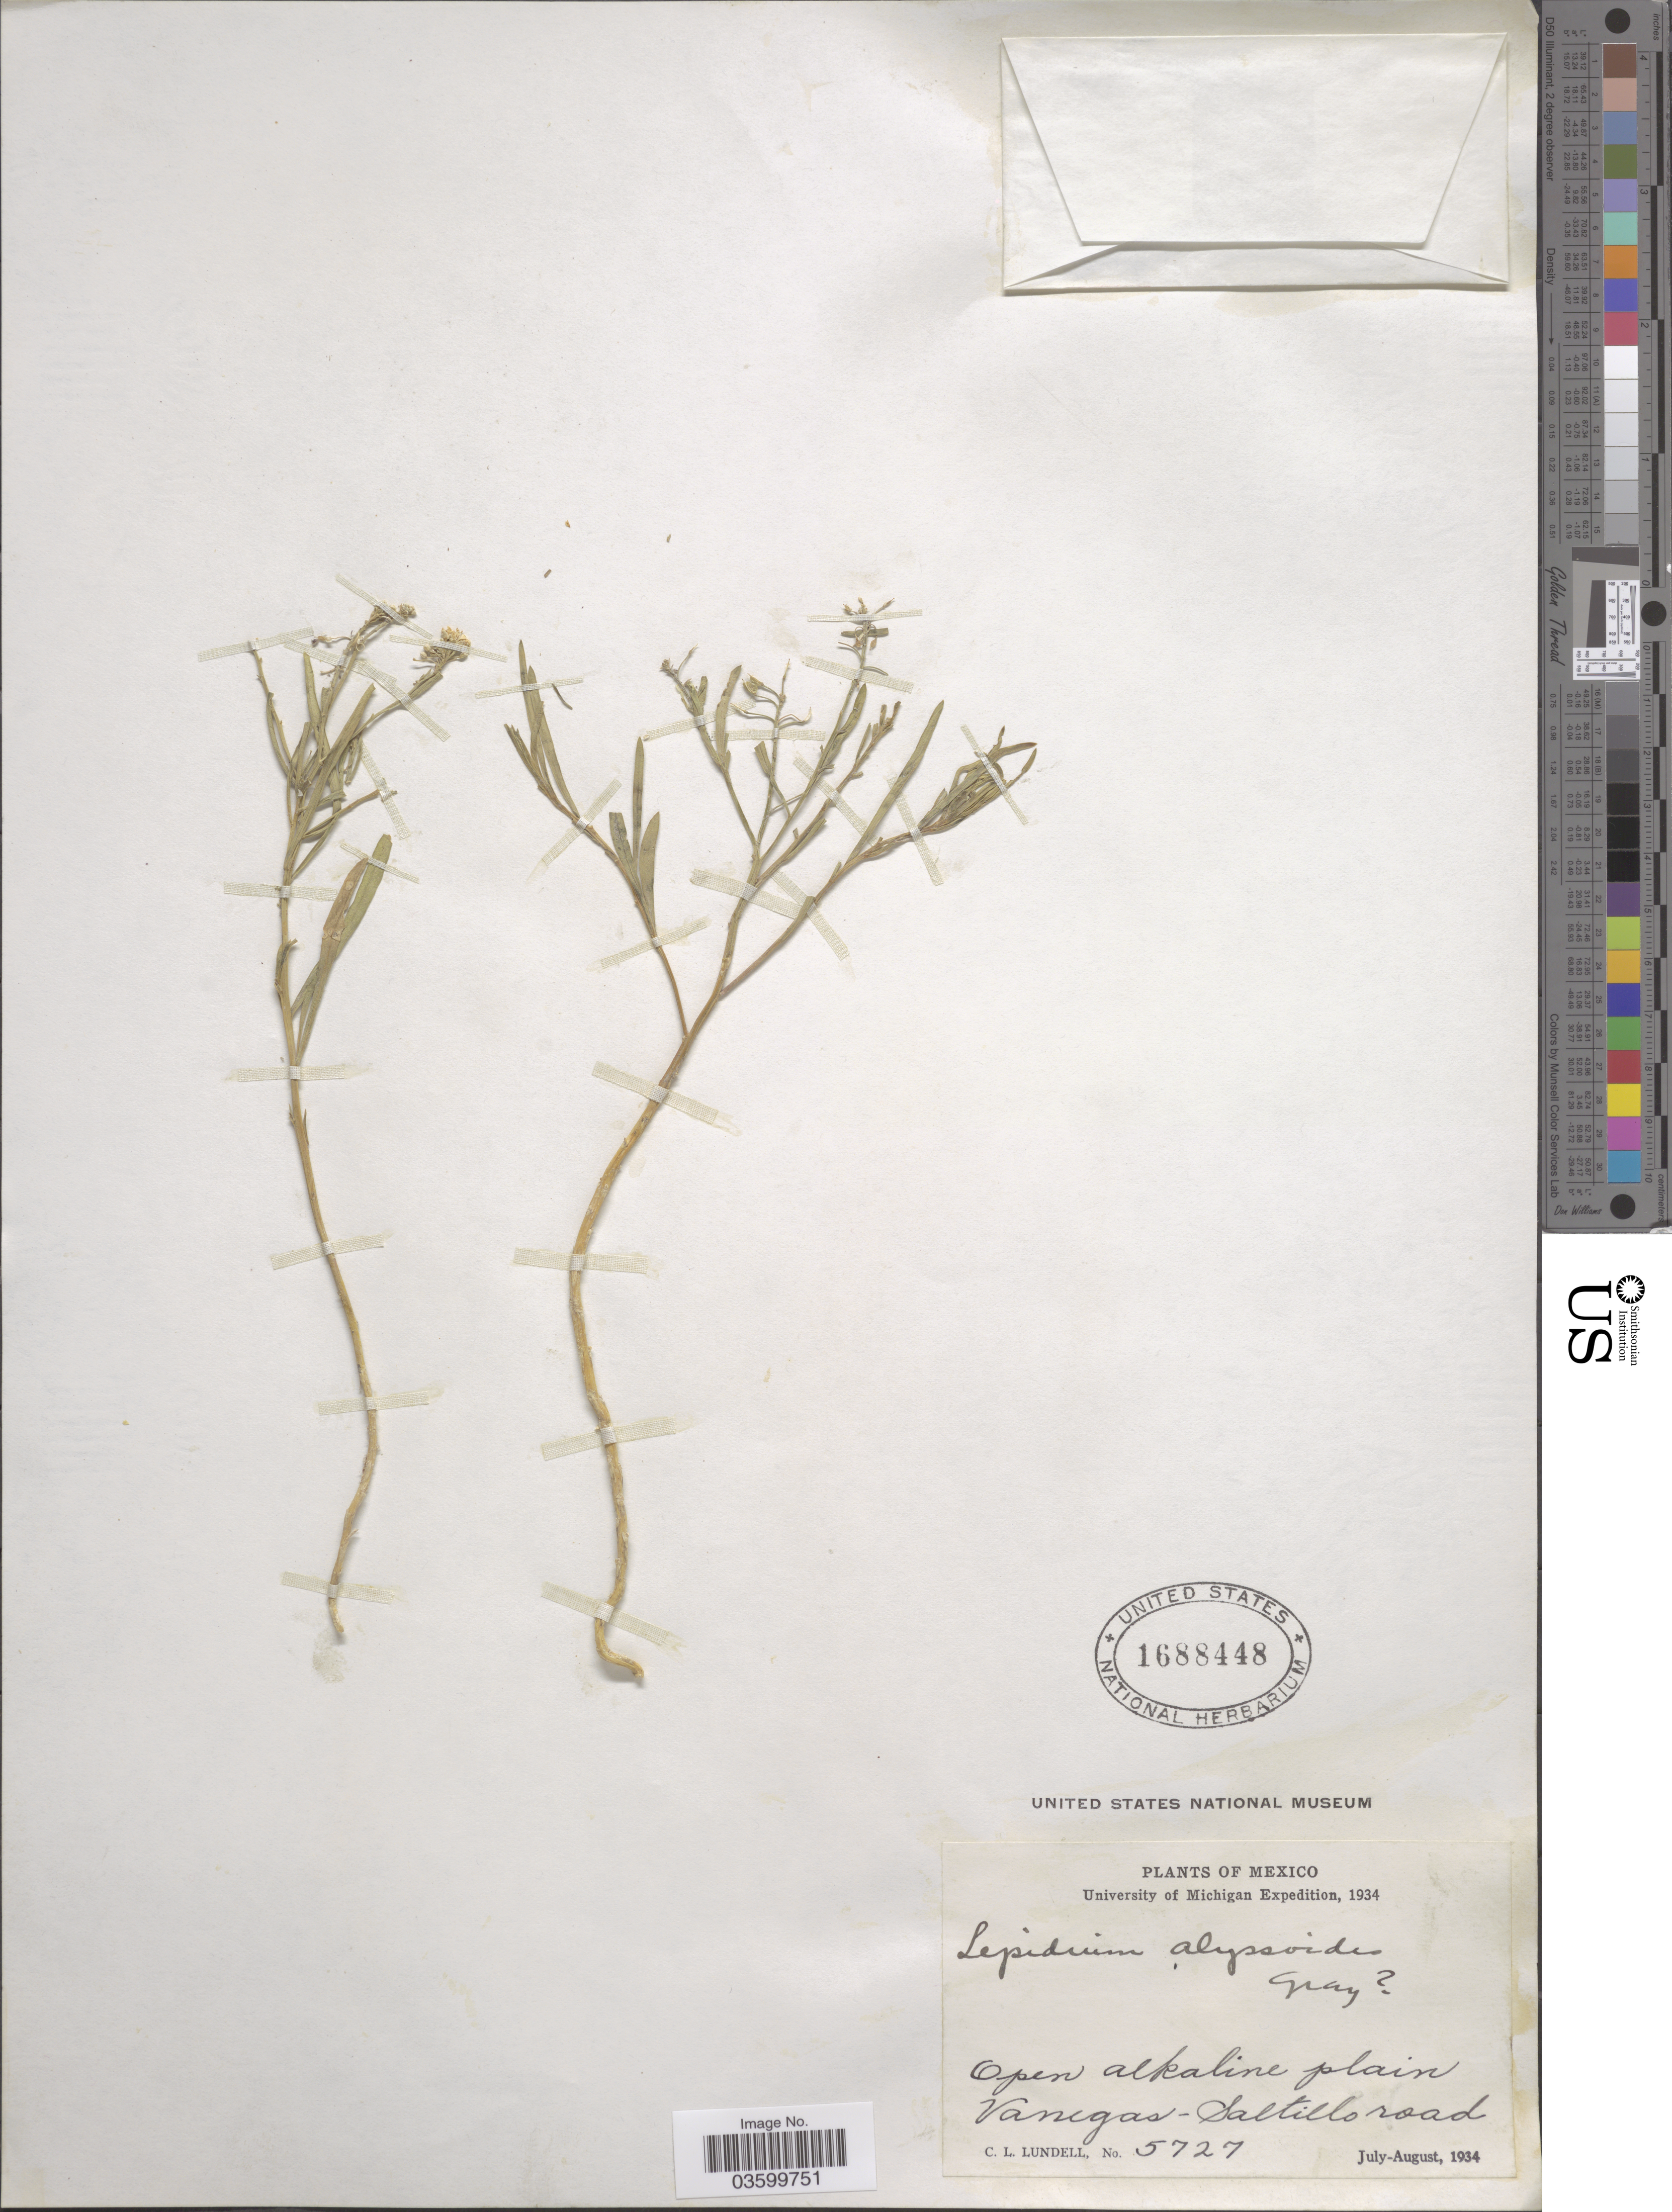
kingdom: Plantae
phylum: Tracheophyta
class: Magnoliopsida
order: Brassicales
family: Brassicaceae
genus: Lepidium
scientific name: Lepidium montanum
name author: Nutt.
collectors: C. L. Lundell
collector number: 5727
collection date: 1934-07/1934-08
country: Mexico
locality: Open alkaline plain Vanegas-Saltillo road.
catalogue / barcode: US 1688448